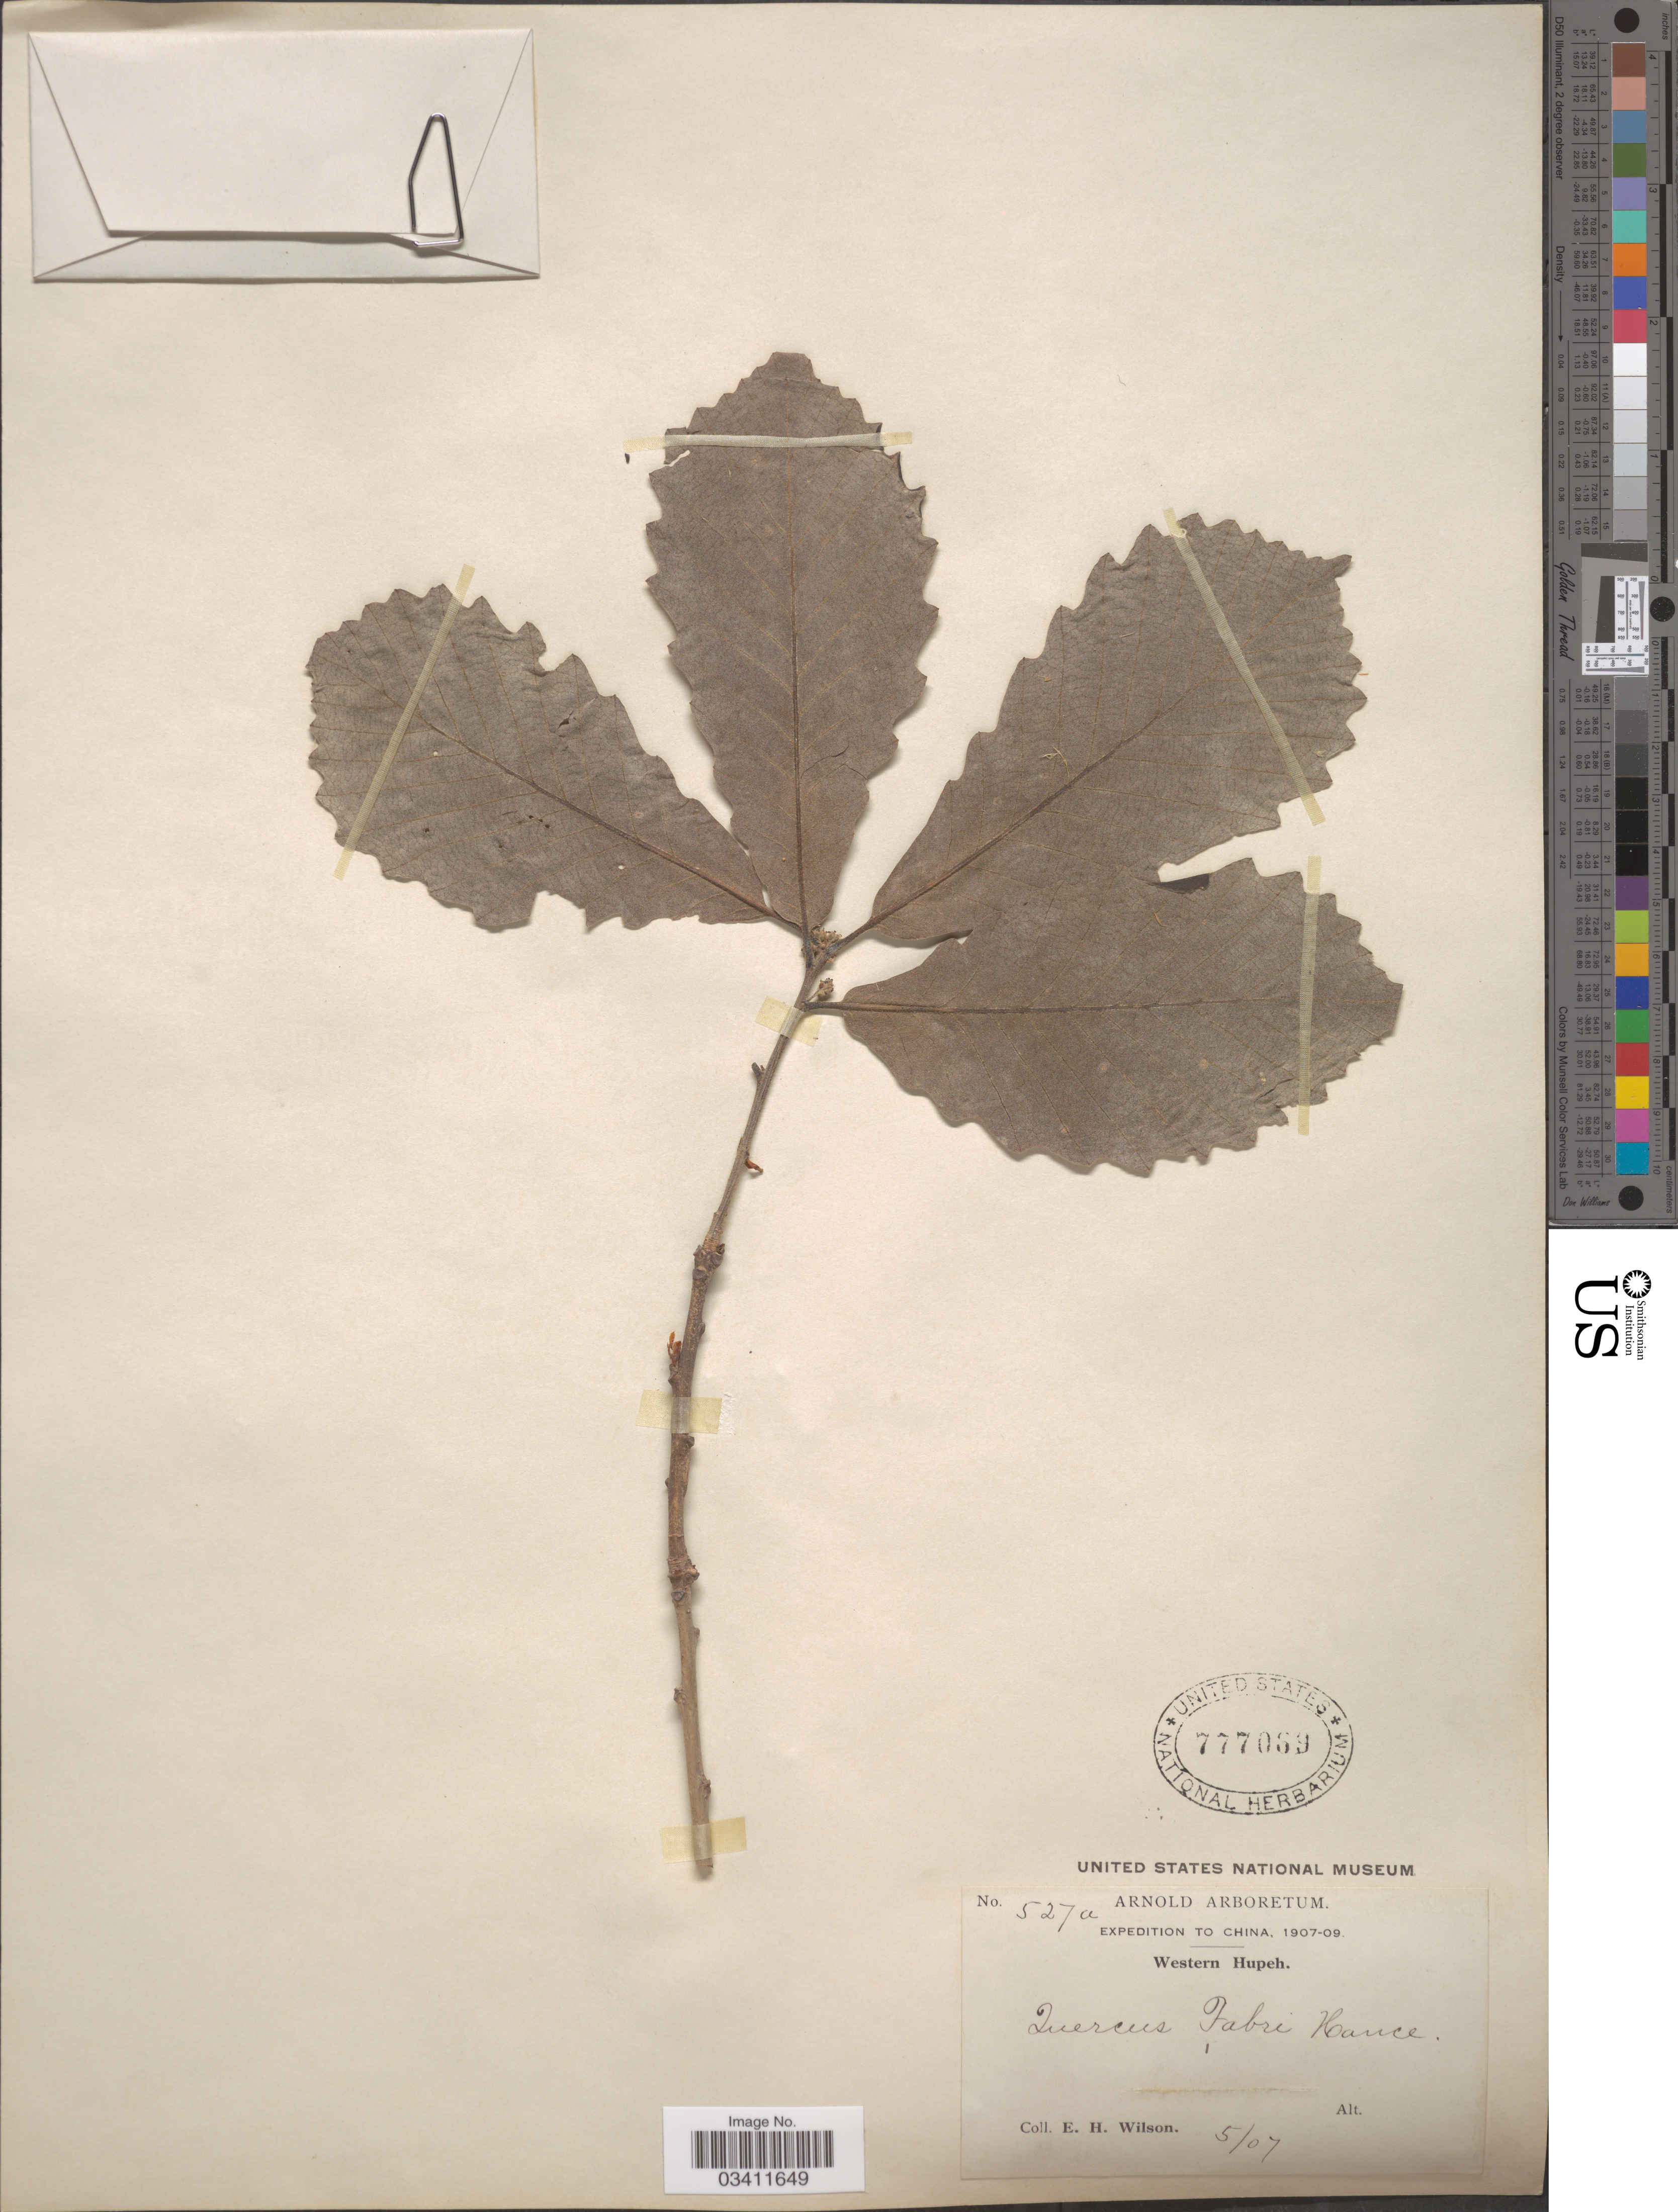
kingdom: Plantae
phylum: Tracheophyta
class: Magnoliopsida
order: Fagales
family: Fagaceae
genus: Quercus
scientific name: Quercus fabrei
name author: Hance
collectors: E. Wilson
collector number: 527a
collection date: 1907-05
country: China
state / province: Hubei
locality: Western Hupeh.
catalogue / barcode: US 777069